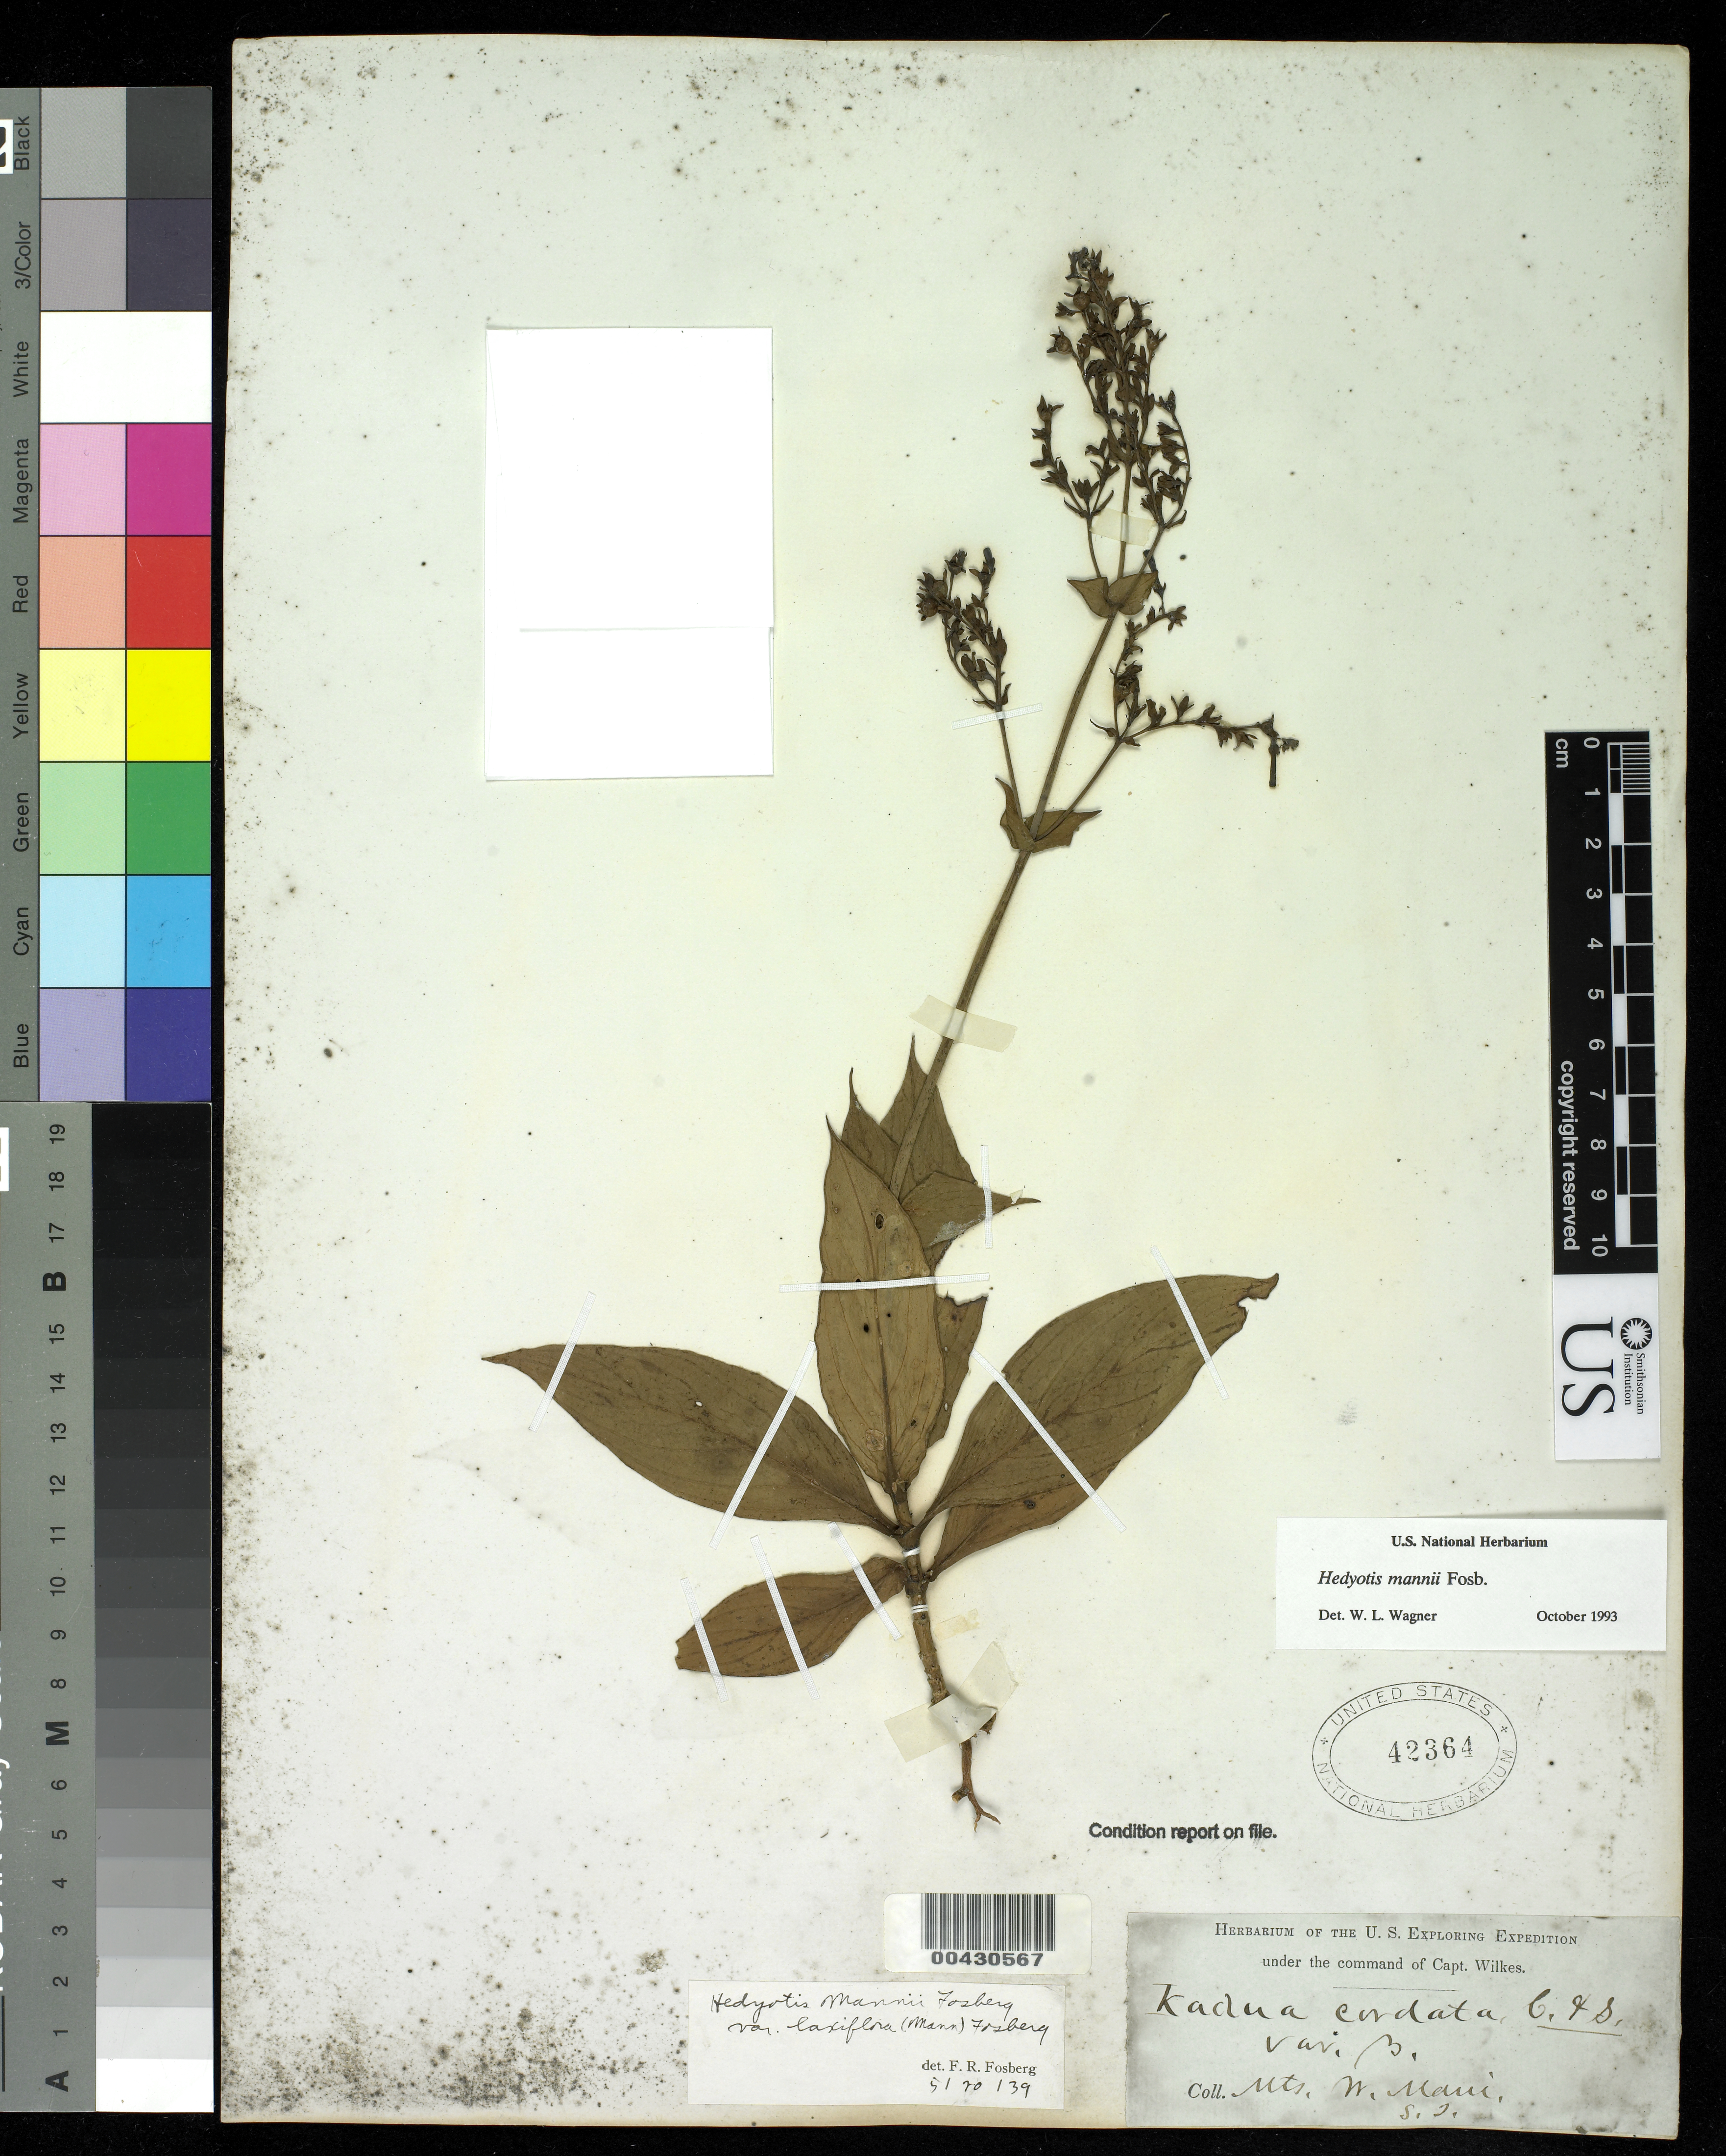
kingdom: Plantae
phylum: Tracheophyta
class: Magnoliopsida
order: Gentianales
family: Rubiaceae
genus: Kadua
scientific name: Kadua laxiflora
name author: H. Mann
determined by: Wagner, W. L., (BOT), Smithsonian Institution - National Museum of Natural History (UNITED STATES)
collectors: Wilkes Explor. Exped.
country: United States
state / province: Hawaii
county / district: Maui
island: Maui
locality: Mountains of West Maui.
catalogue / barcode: US 42364